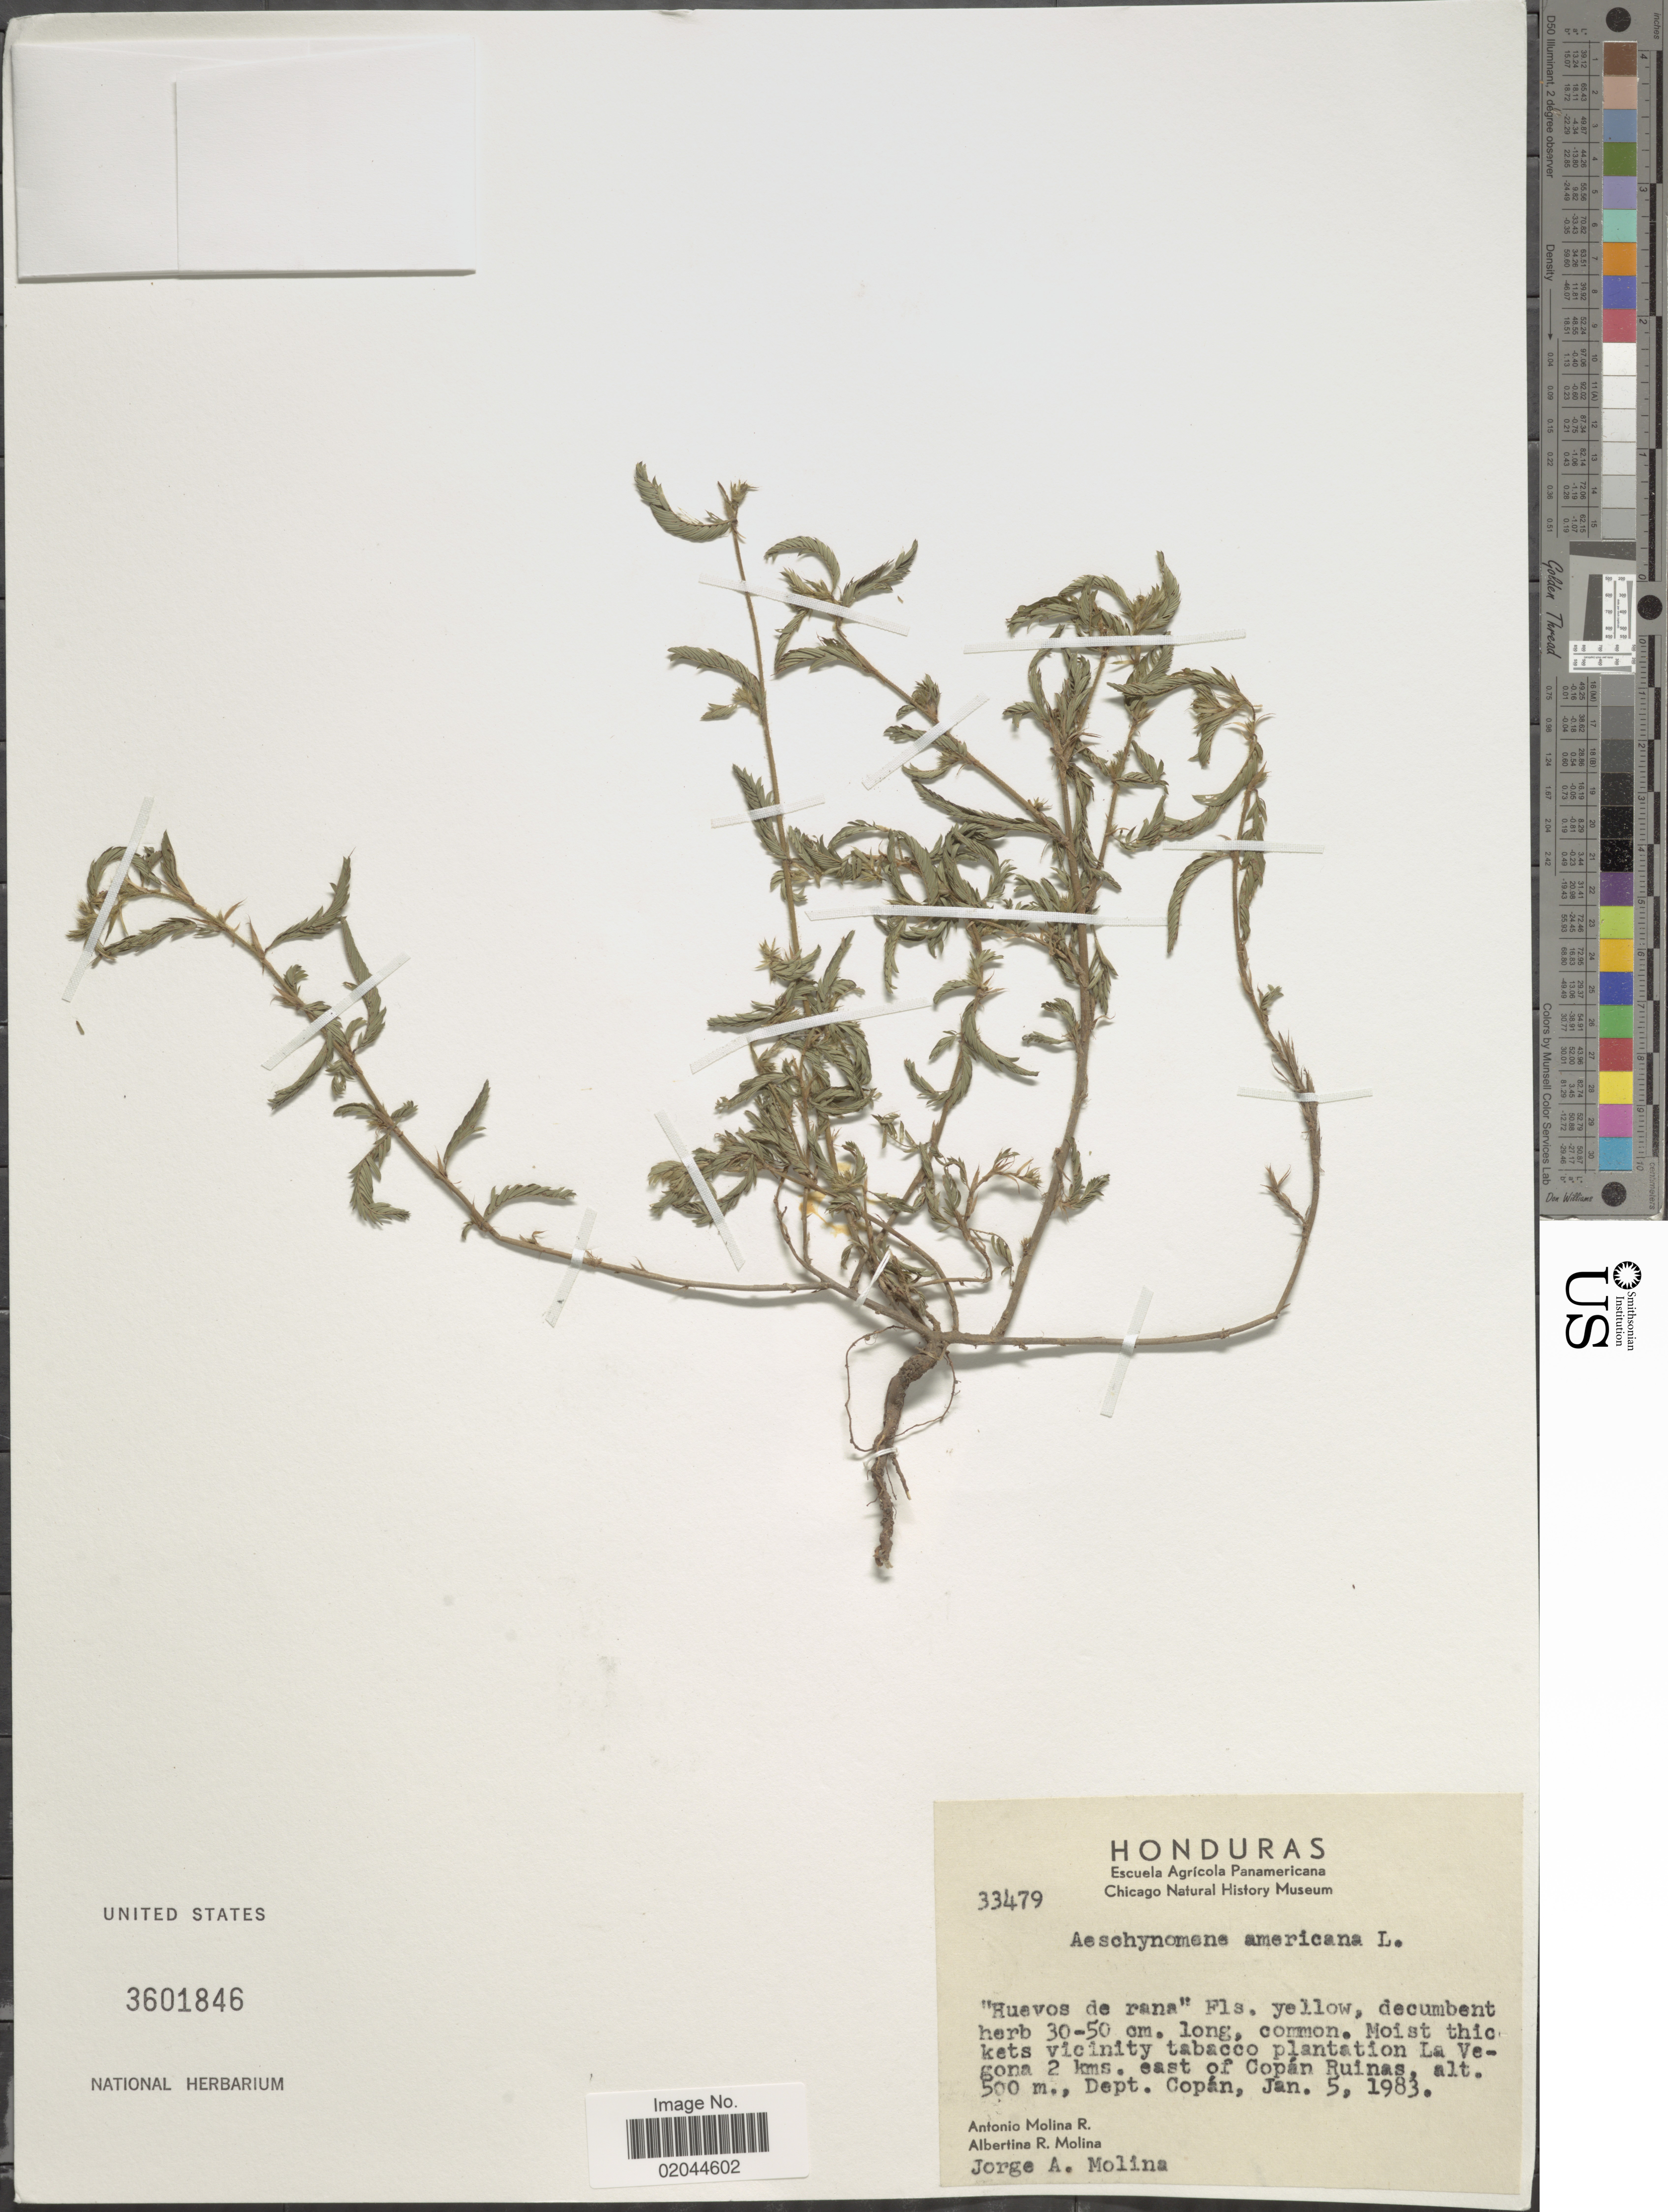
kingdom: Plantae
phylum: Tracheophyta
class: Magnoliopsida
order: Fabales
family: Fabaceae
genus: Aeschynomene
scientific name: Aeschynomene americana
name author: L.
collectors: A. Molina R., A. R. Molina & J. A. Molina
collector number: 33479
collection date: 1983-01-05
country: Honduras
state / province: Copán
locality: Moist thickets vicinity tabacco plantation La Vegona 2 kms. east of Copan Ruinas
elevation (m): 500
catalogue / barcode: US 3601846